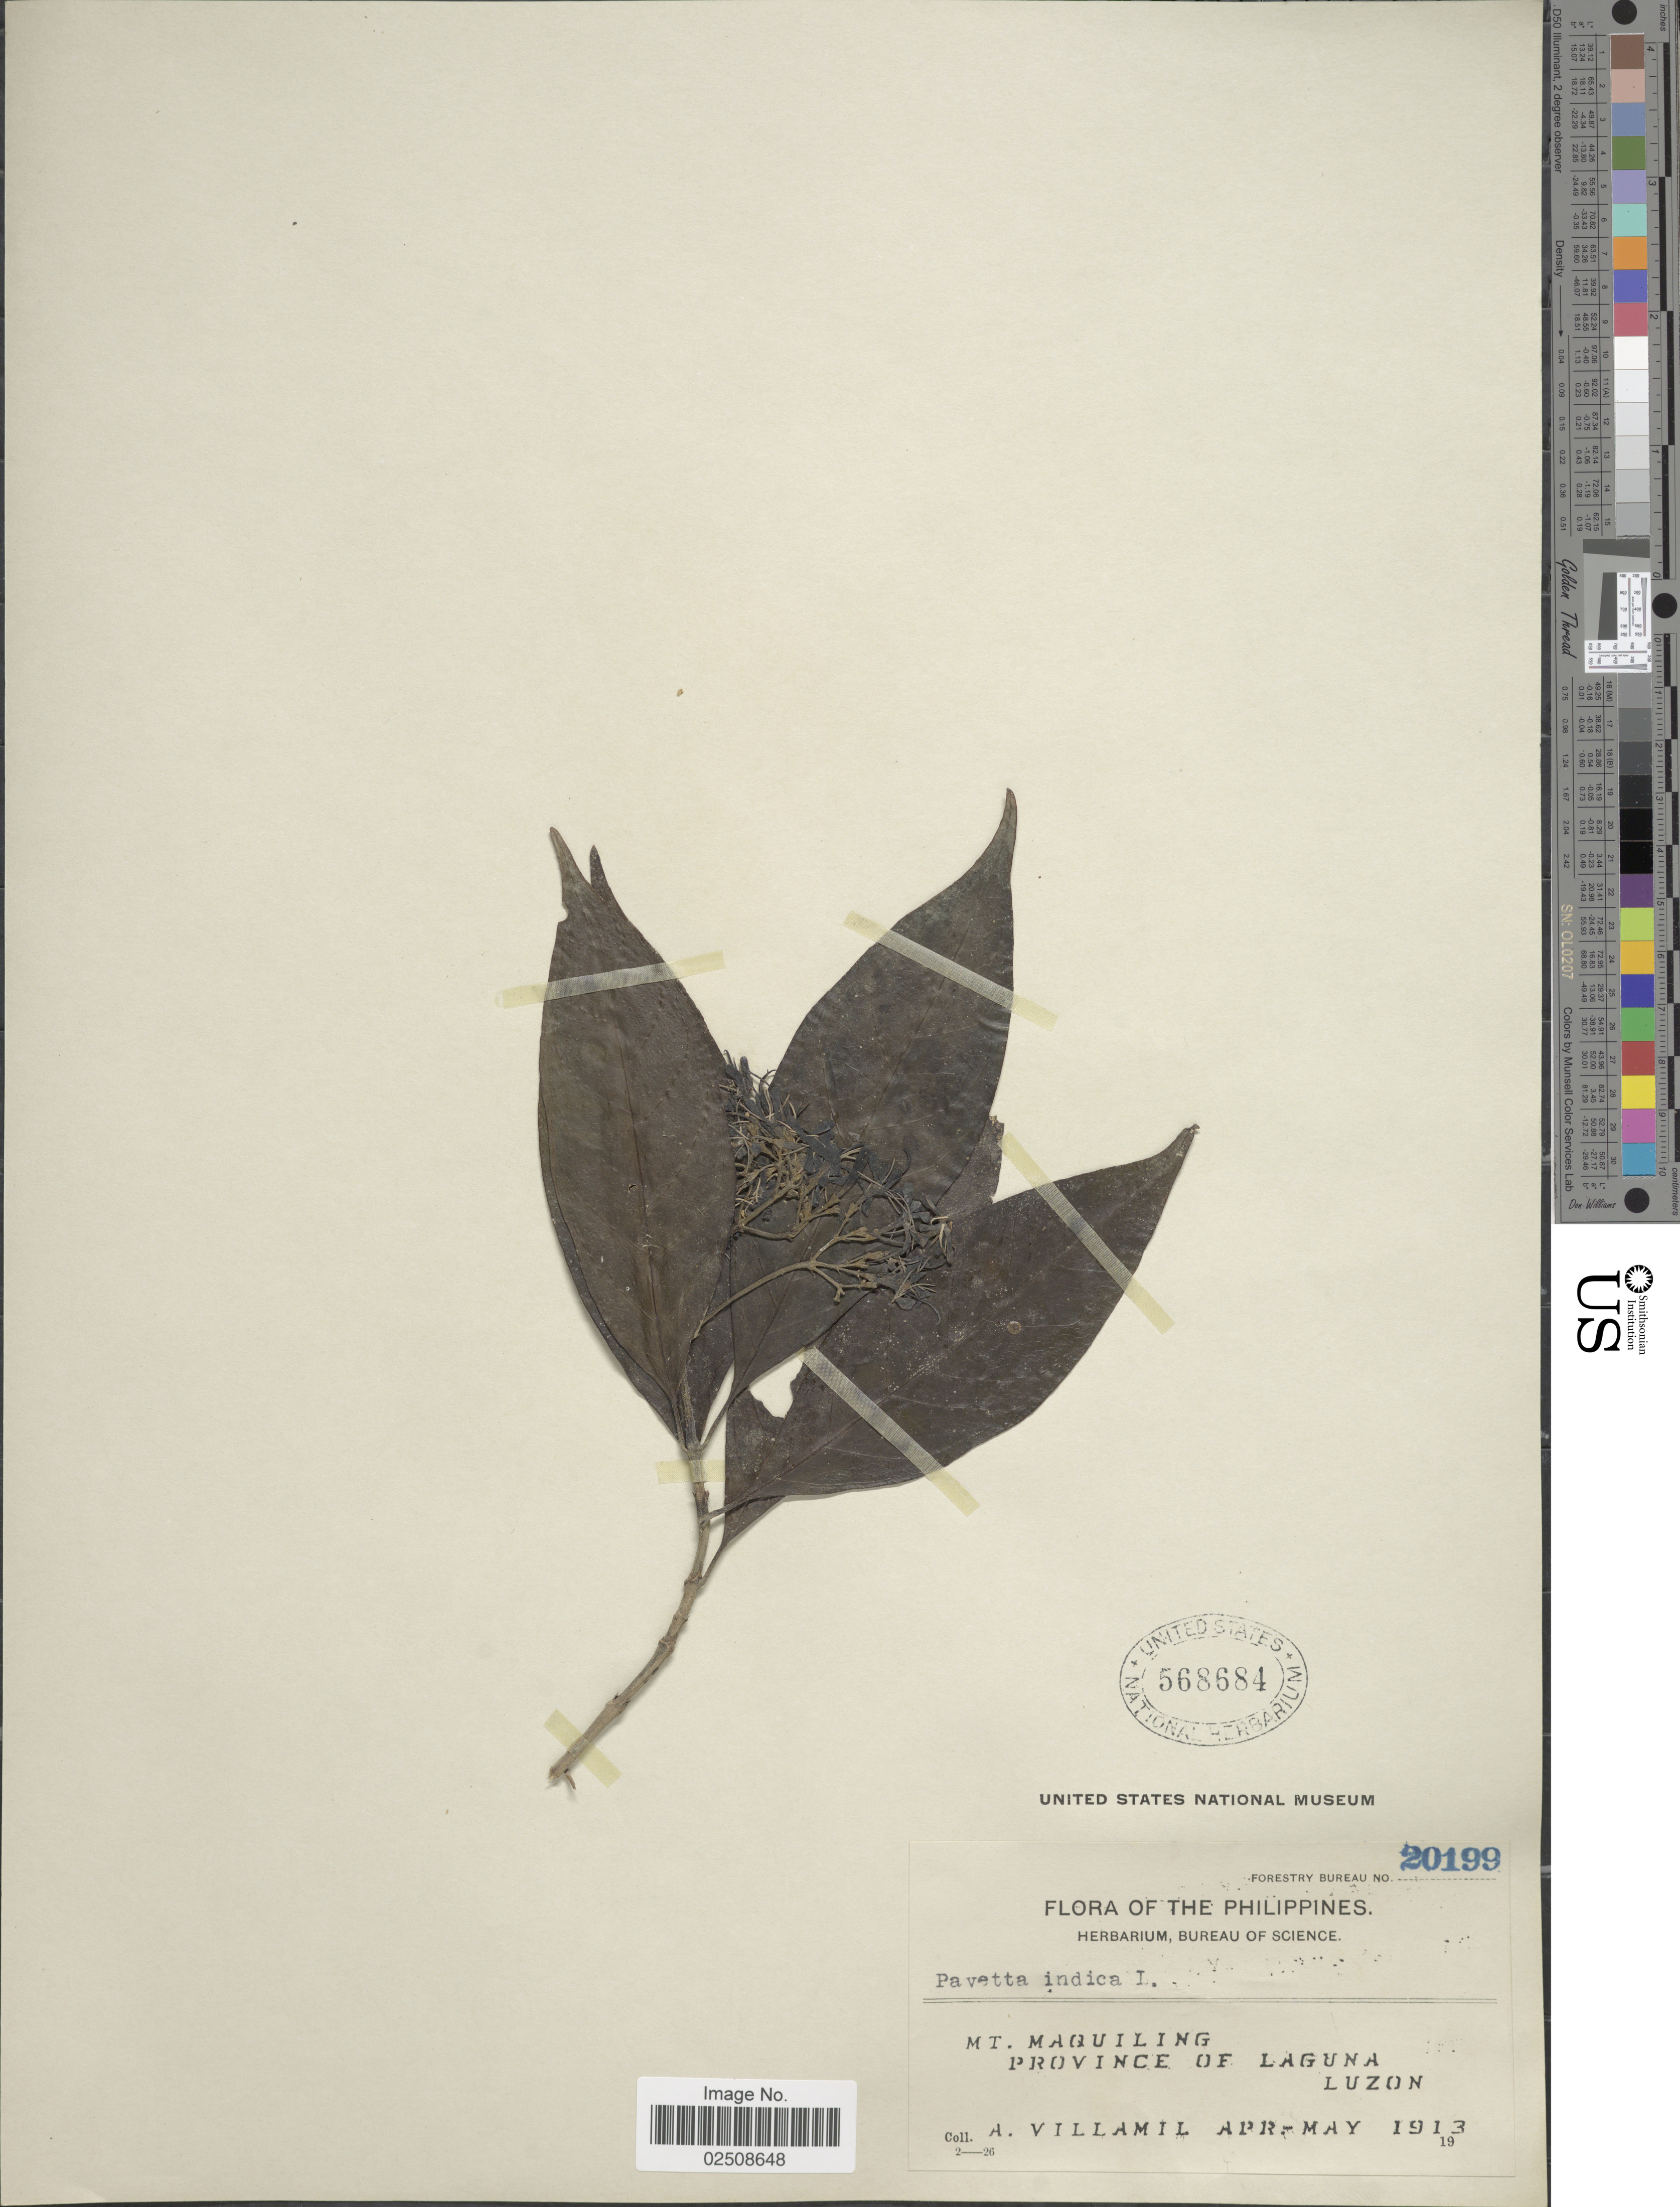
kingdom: Plantae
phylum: Tracheophyta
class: Magnoliopsida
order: Gentianales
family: Rubiaceae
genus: Pavetta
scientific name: Pavetta indica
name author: L.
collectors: A. Villamil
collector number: Forestry Bureau 20199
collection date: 1913-04/1913-05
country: Philippines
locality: Mt. Maquiling, Province of Laguna, Luzon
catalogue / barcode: US 568684